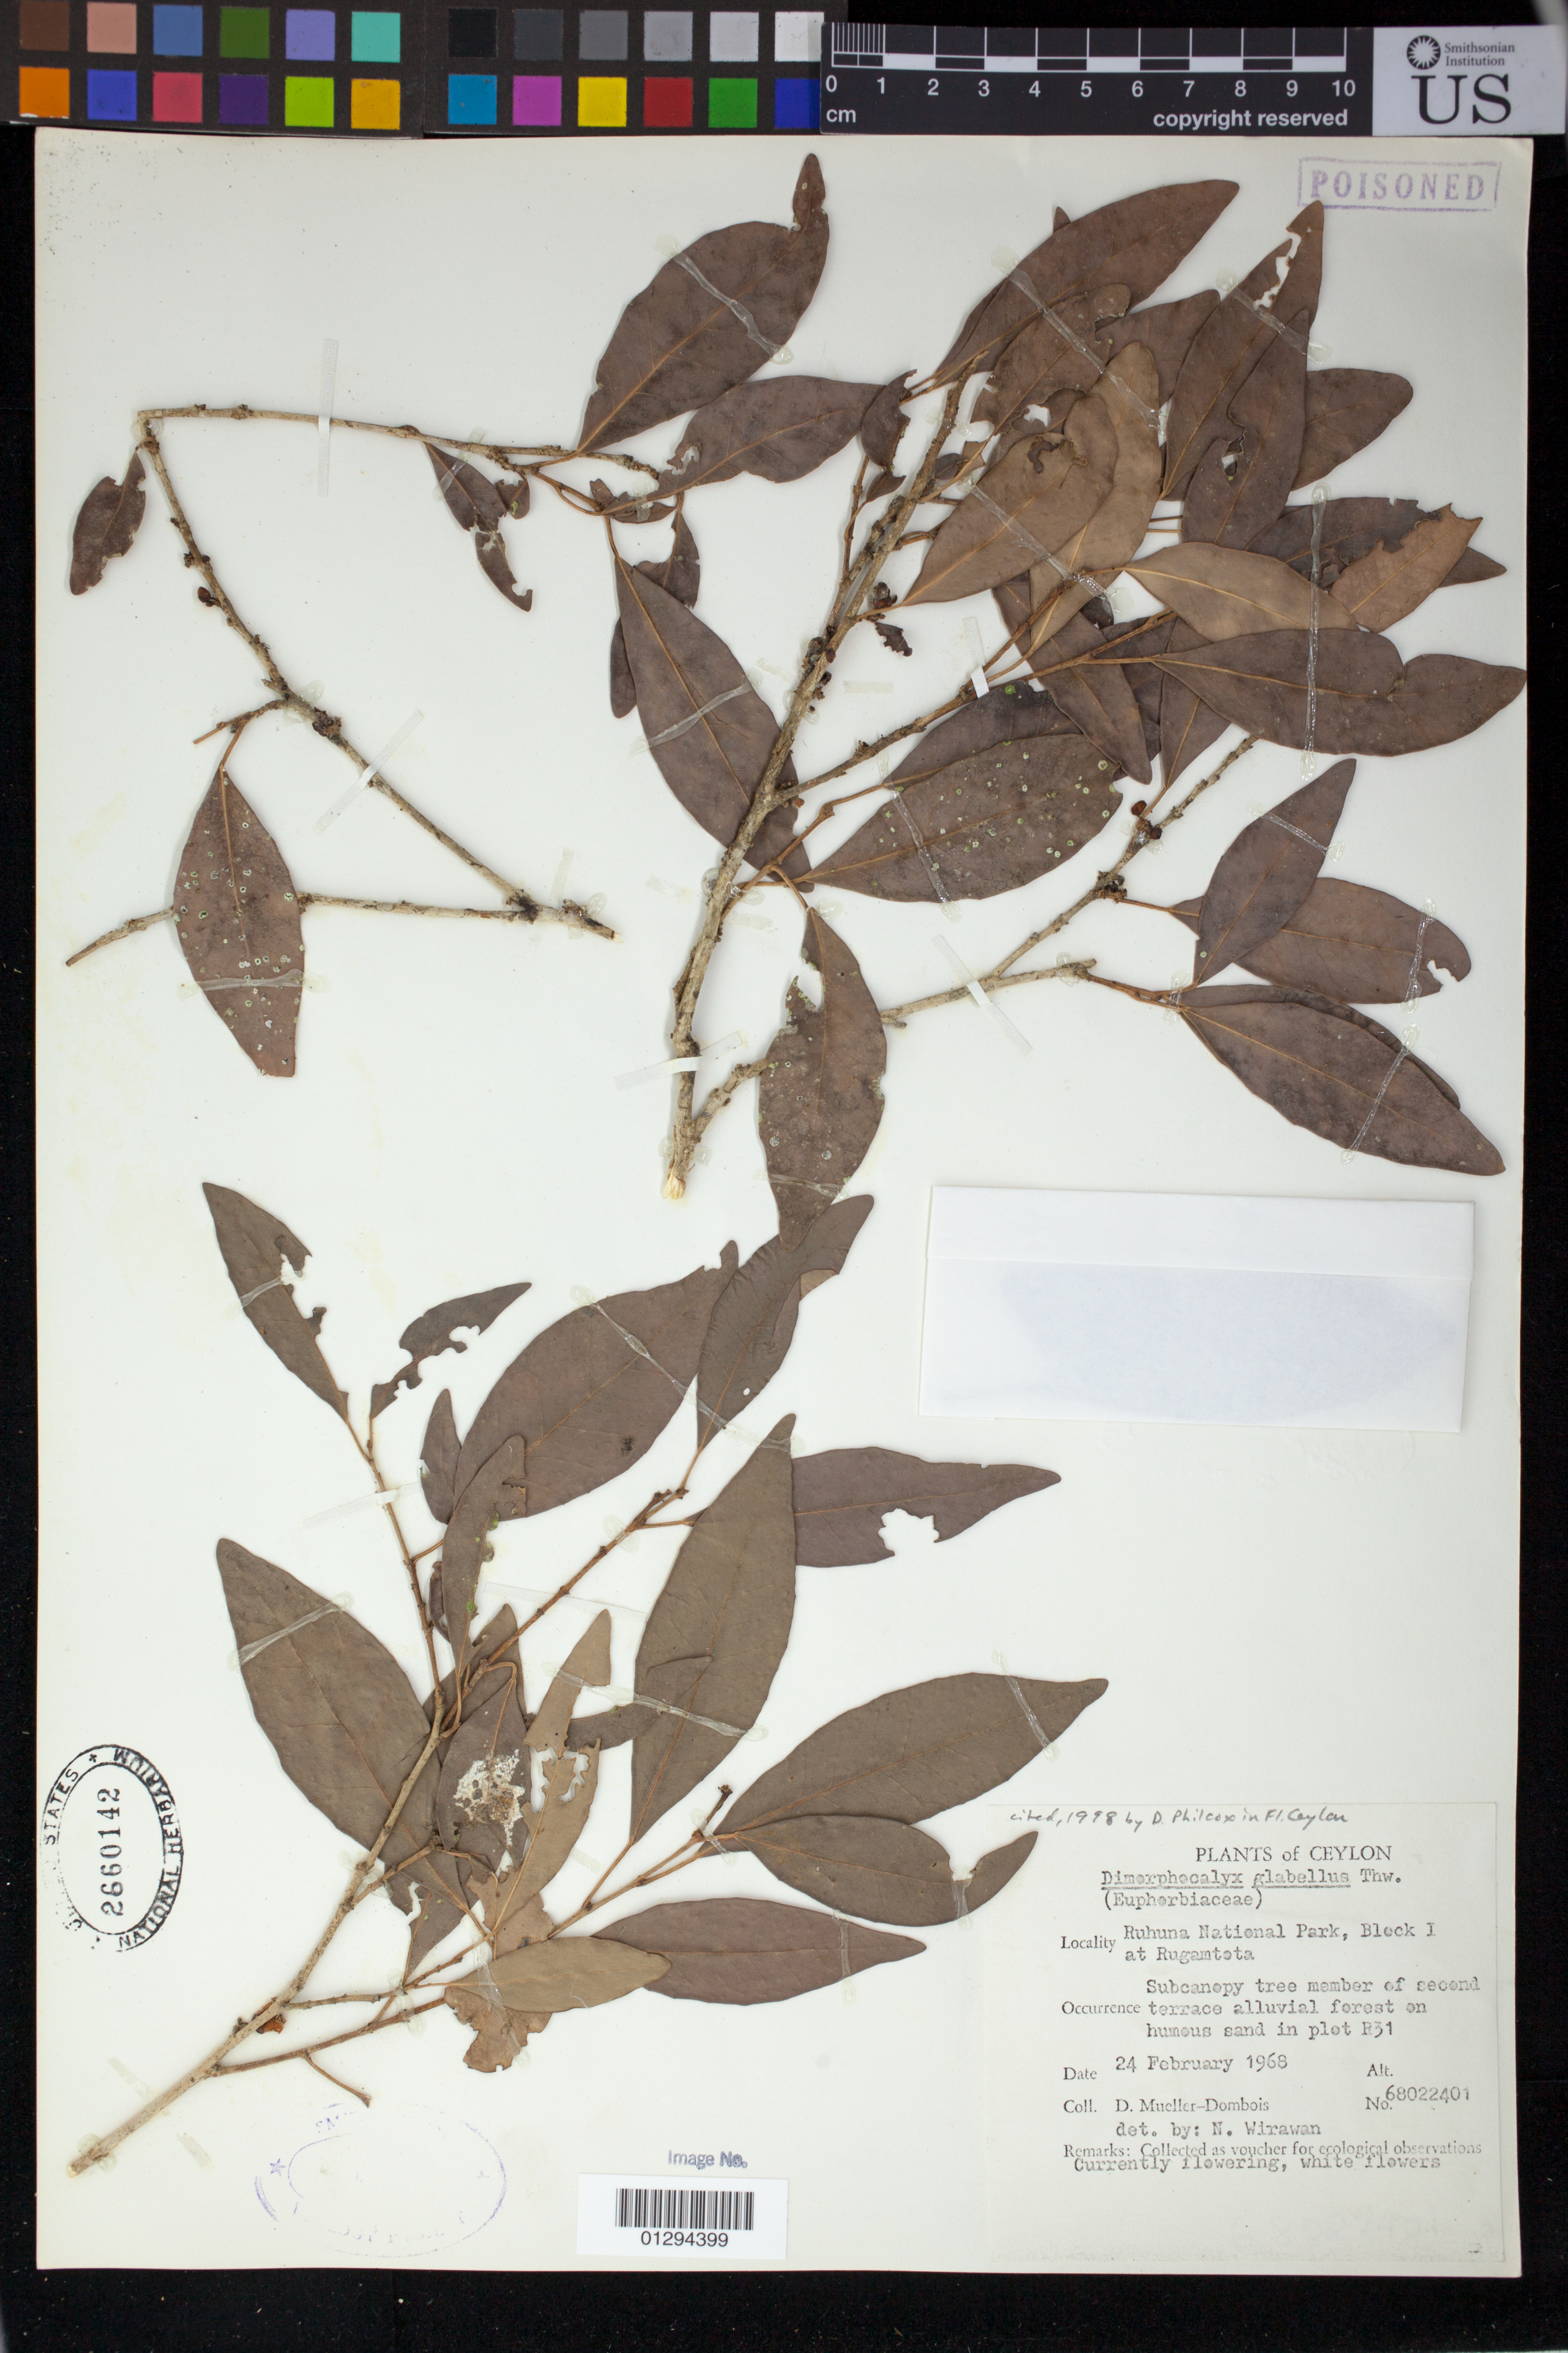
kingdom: Plantae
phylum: Tracheophyta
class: Magnoliopsida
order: Malpighiales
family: Euphorbiaceae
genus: Dimorphocalyx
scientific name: Dimorphocalyx glabellus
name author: Thwaites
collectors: D. Mueller-Dombois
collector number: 68022401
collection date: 1968-02-24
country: Sri Lanka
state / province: Southern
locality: Ruhuna National Park, Block I at Rugamtota. in plot R31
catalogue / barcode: US 2660142